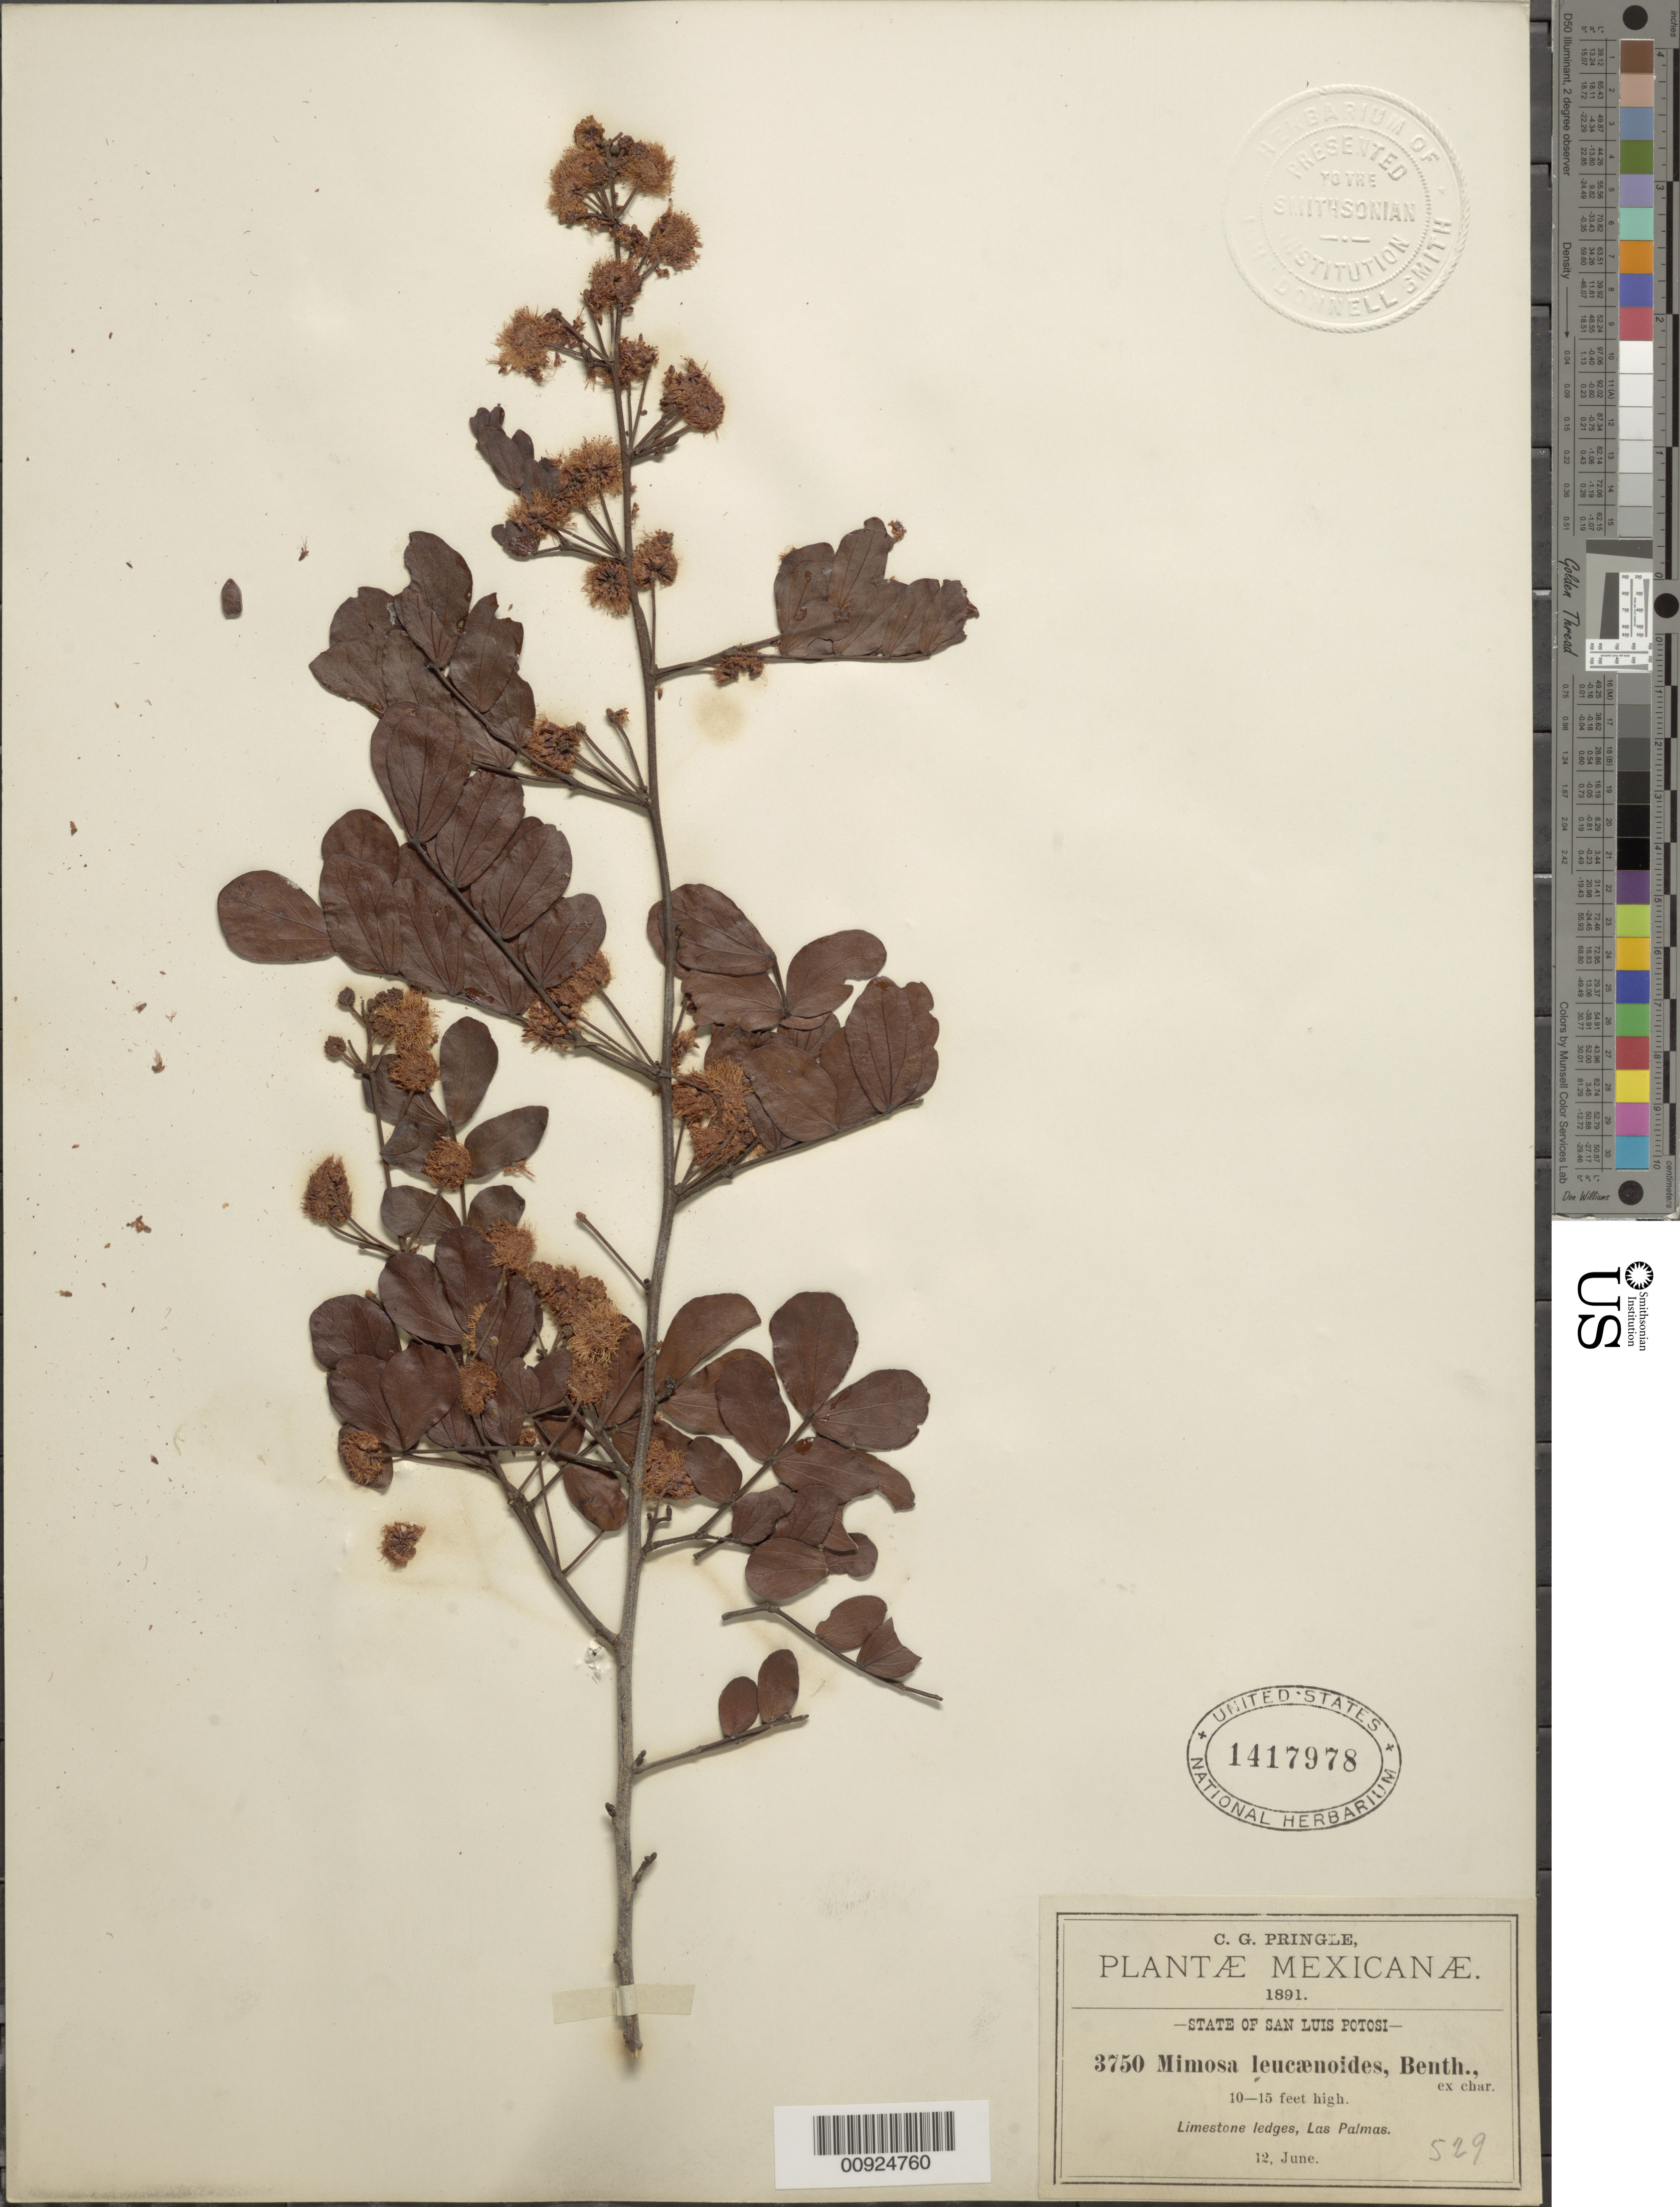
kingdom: Plantae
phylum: Tracheophyta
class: Magnoliopsida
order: Fabales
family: Fabaceae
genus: Mimosa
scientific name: Mimosa leucaenoides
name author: Benth.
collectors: C. G. Pringle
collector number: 3750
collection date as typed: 12 Jun 1891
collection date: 1891-06-12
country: Mexico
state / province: San Luis Potosí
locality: Las Palmas, San Luis Potosí.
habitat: Limestone ledges.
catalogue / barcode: US 1417978